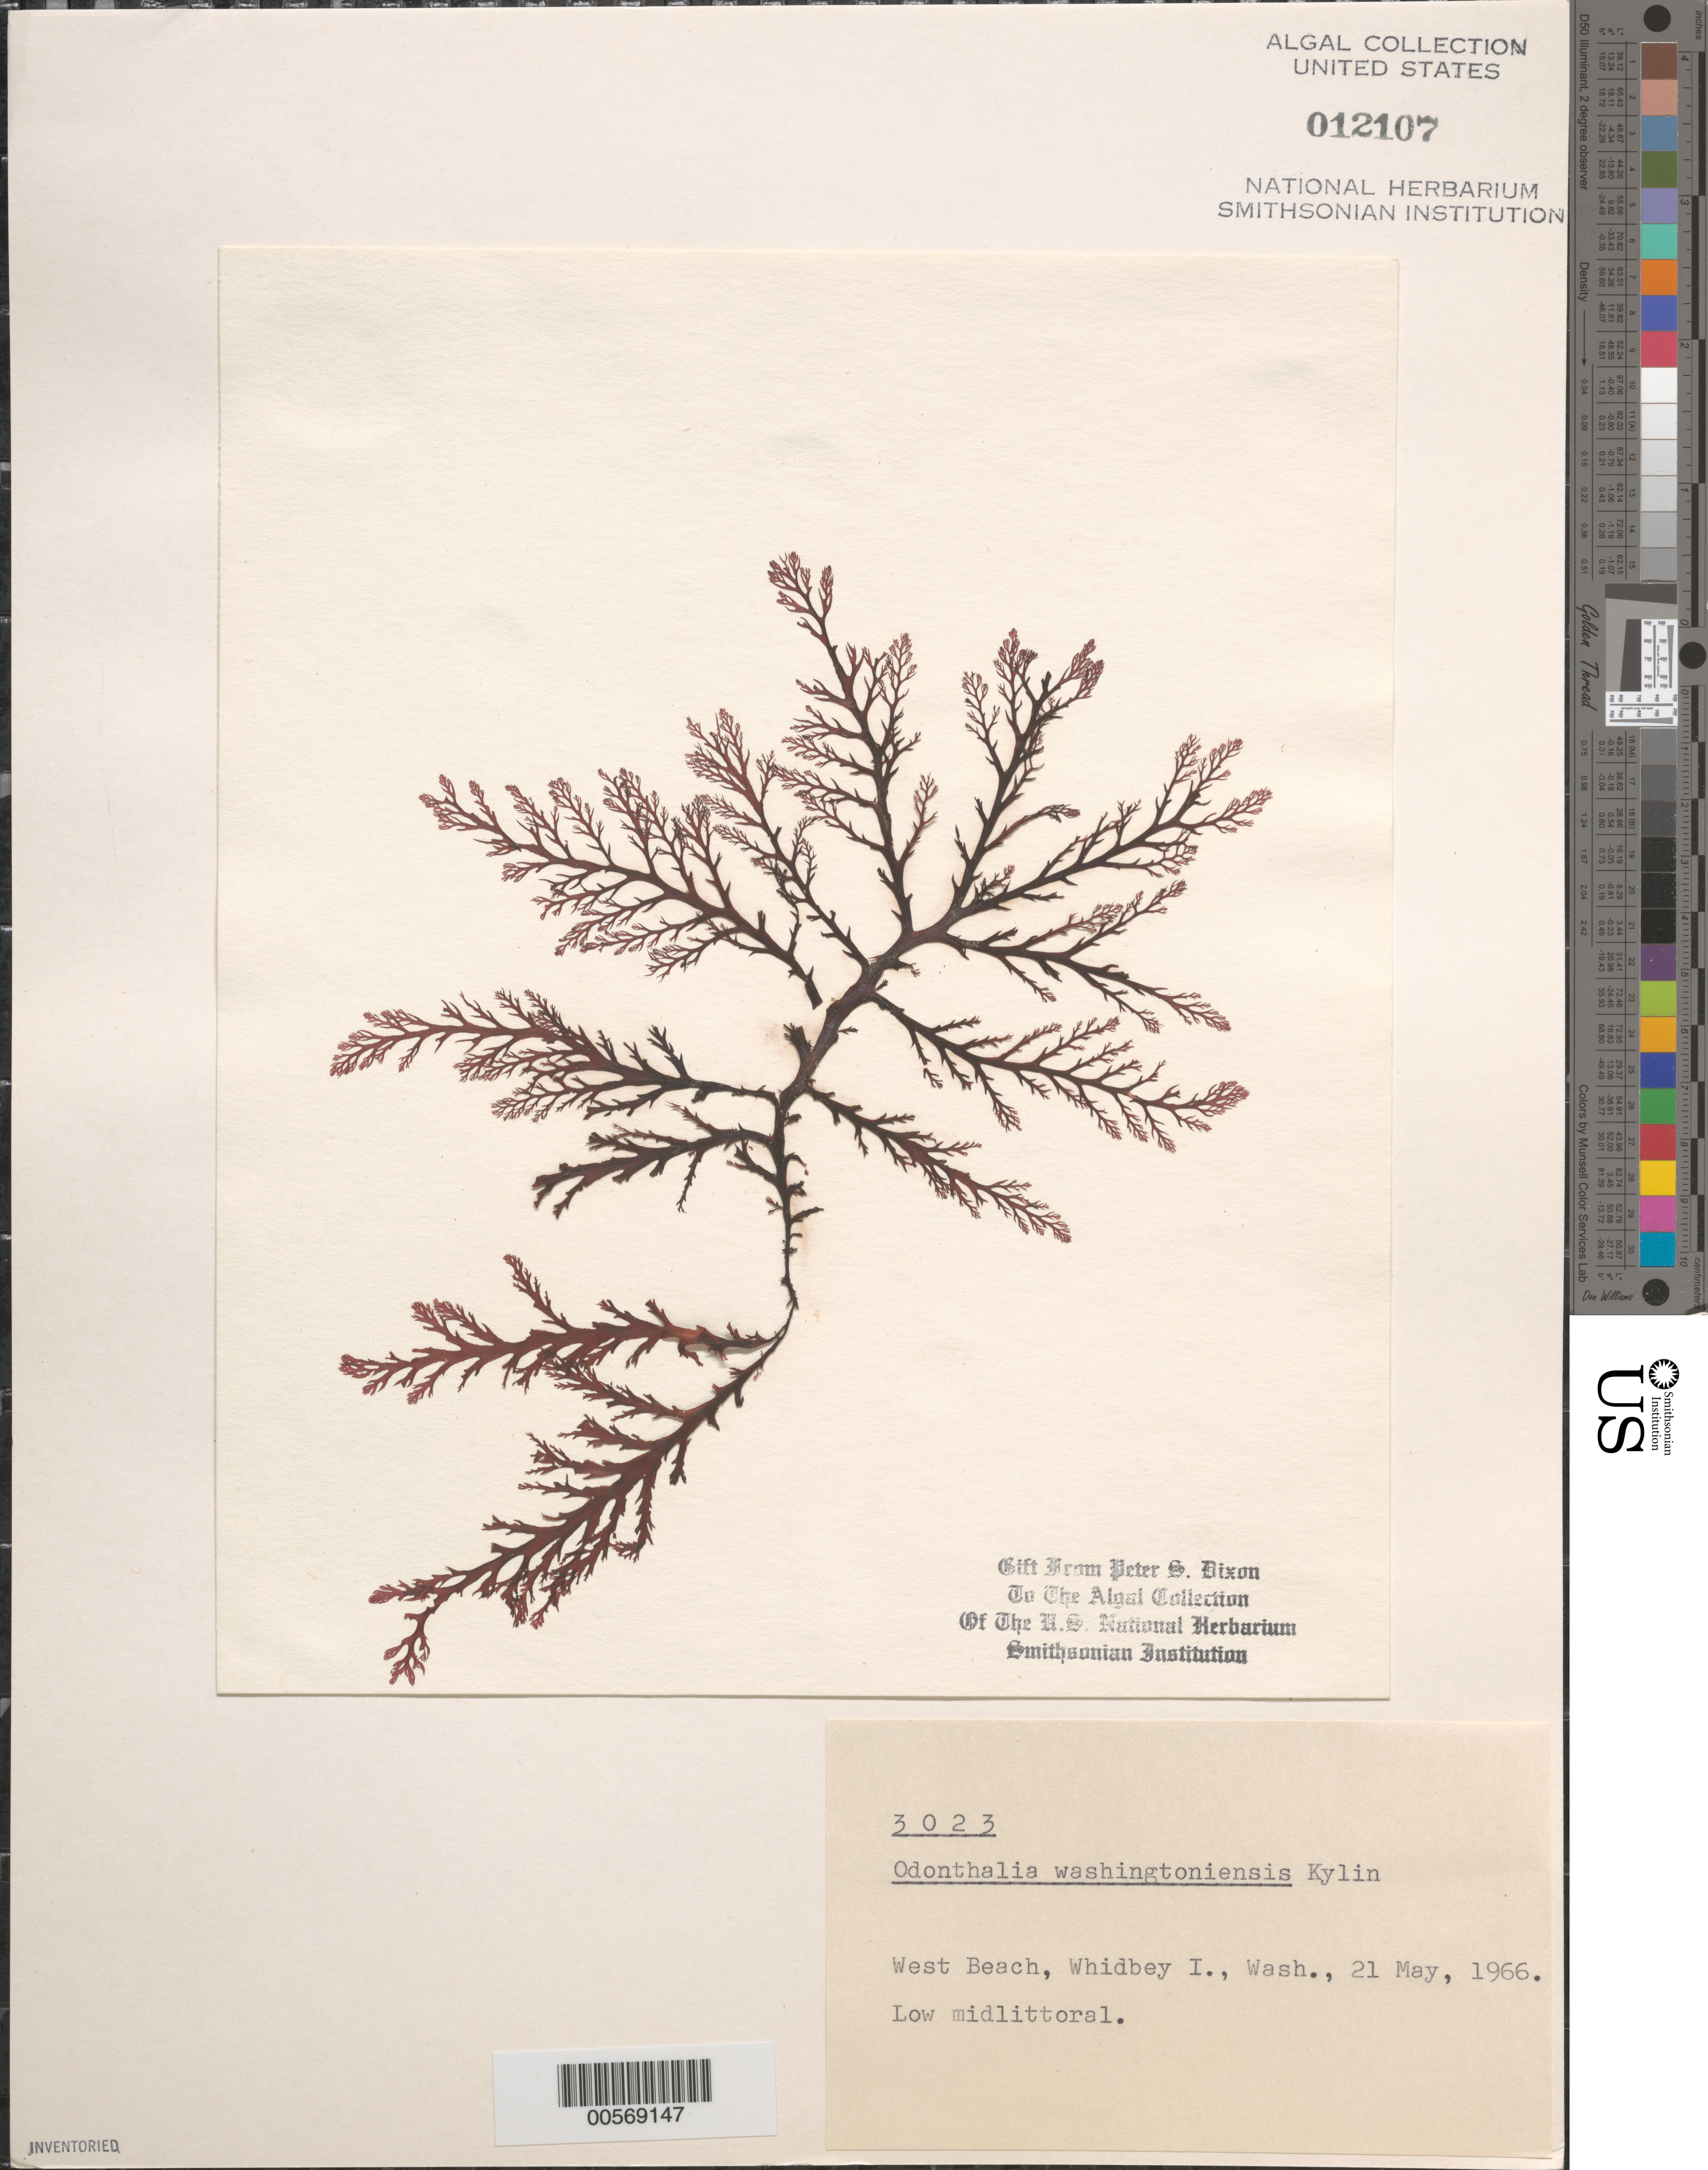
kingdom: Plantae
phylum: Rhodophyta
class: Florideophyceae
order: Ceramiales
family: Rhodomelaceae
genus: Odonthalia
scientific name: Odonthalia washingtoniensis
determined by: Dixon, P. S.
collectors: P. S. Dixon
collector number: PSD 3023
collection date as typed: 21 May 1966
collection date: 1966-05-21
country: United States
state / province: Washington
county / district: Island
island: Whidbey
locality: West Beach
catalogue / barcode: US 12107